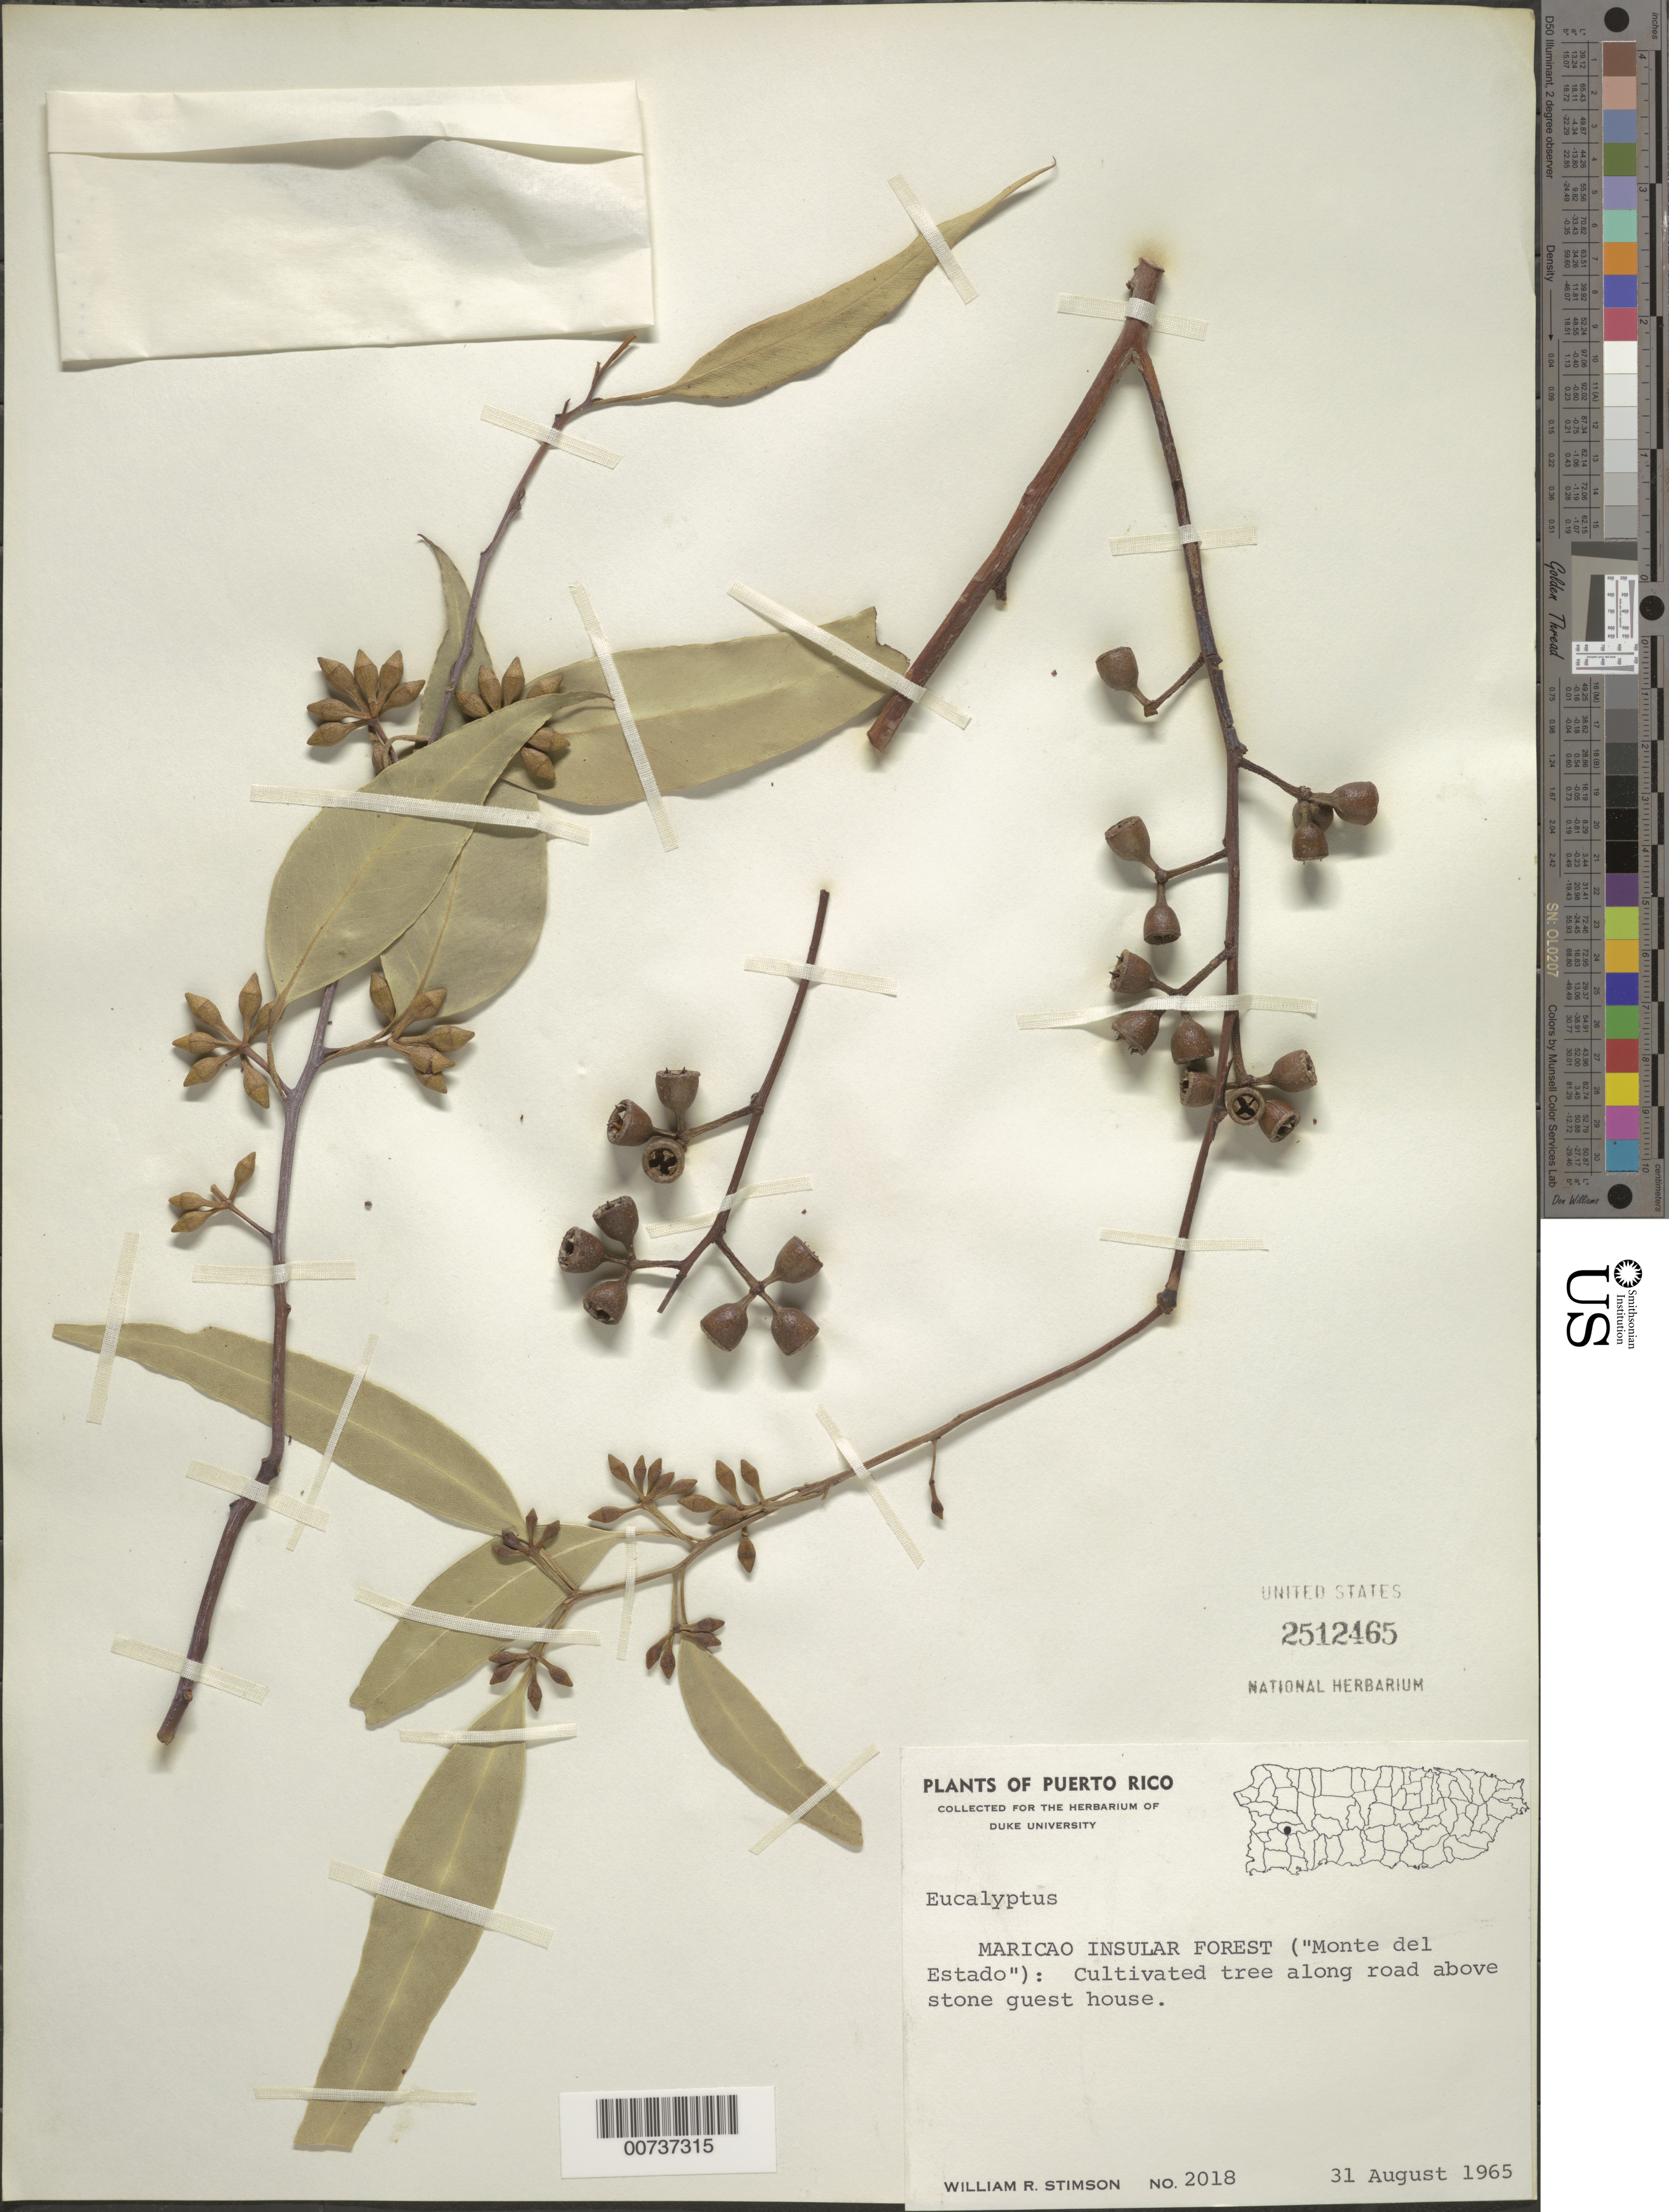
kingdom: Plantae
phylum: Tracheophyta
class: Magnoliopsida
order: Myrtales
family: Myrtaceae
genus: Eucalyptus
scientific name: Eucalyptus sp.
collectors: W. R. Stimson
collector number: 2018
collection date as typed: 31 Aug 1965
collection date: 1965-08-31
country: Puerto Rico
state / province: Maricao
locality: Maricao Insular Forest ("Monte del Estado")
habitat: Cultivated along road above stone guest house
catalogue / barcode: US 2512465